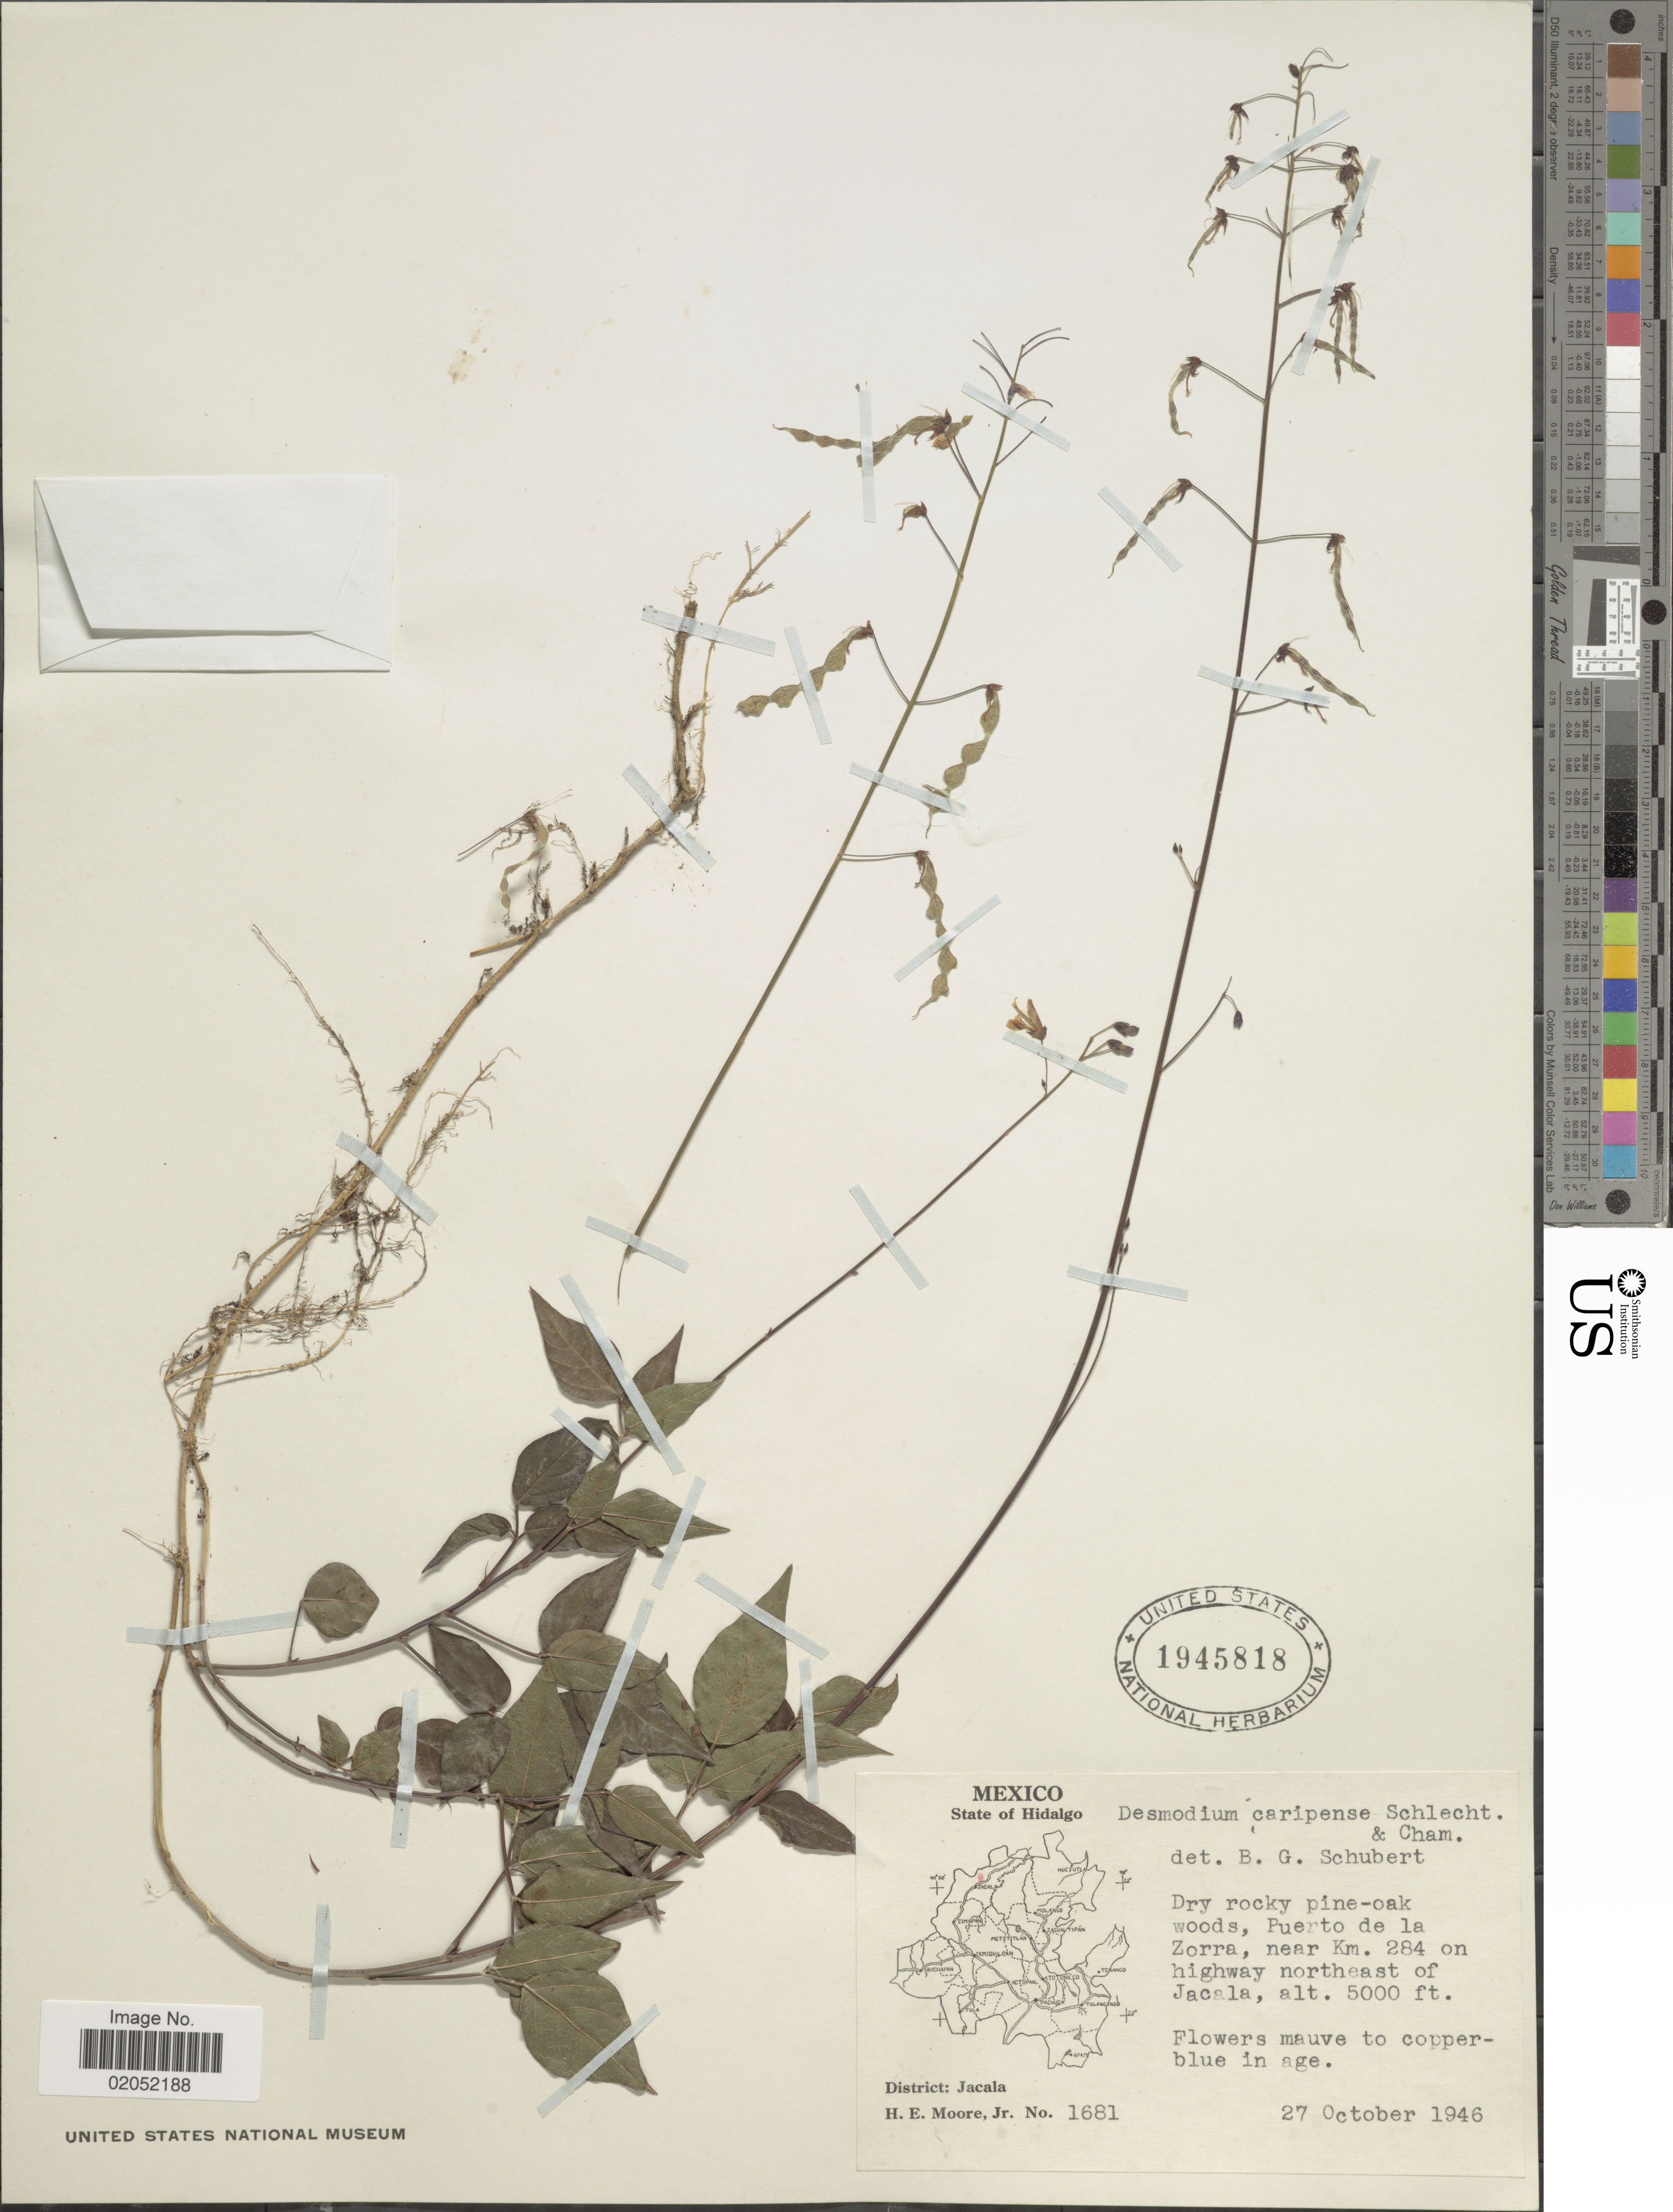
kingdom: Plantae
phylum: Tracheophyta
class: Magnoliopsida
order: Fabales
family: Fabaceae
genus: Desmodium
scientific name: Desmodium caripense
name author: (Kunth) G. Don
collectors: H. Moore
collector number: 1681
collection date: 1946-11-27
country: Mexico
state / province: Hidalgo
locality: State of Hidalgo. Puerto de la Zorro, near Km.284 on highway northeast of Jacala.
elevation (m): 1524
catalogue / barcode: US 1945818